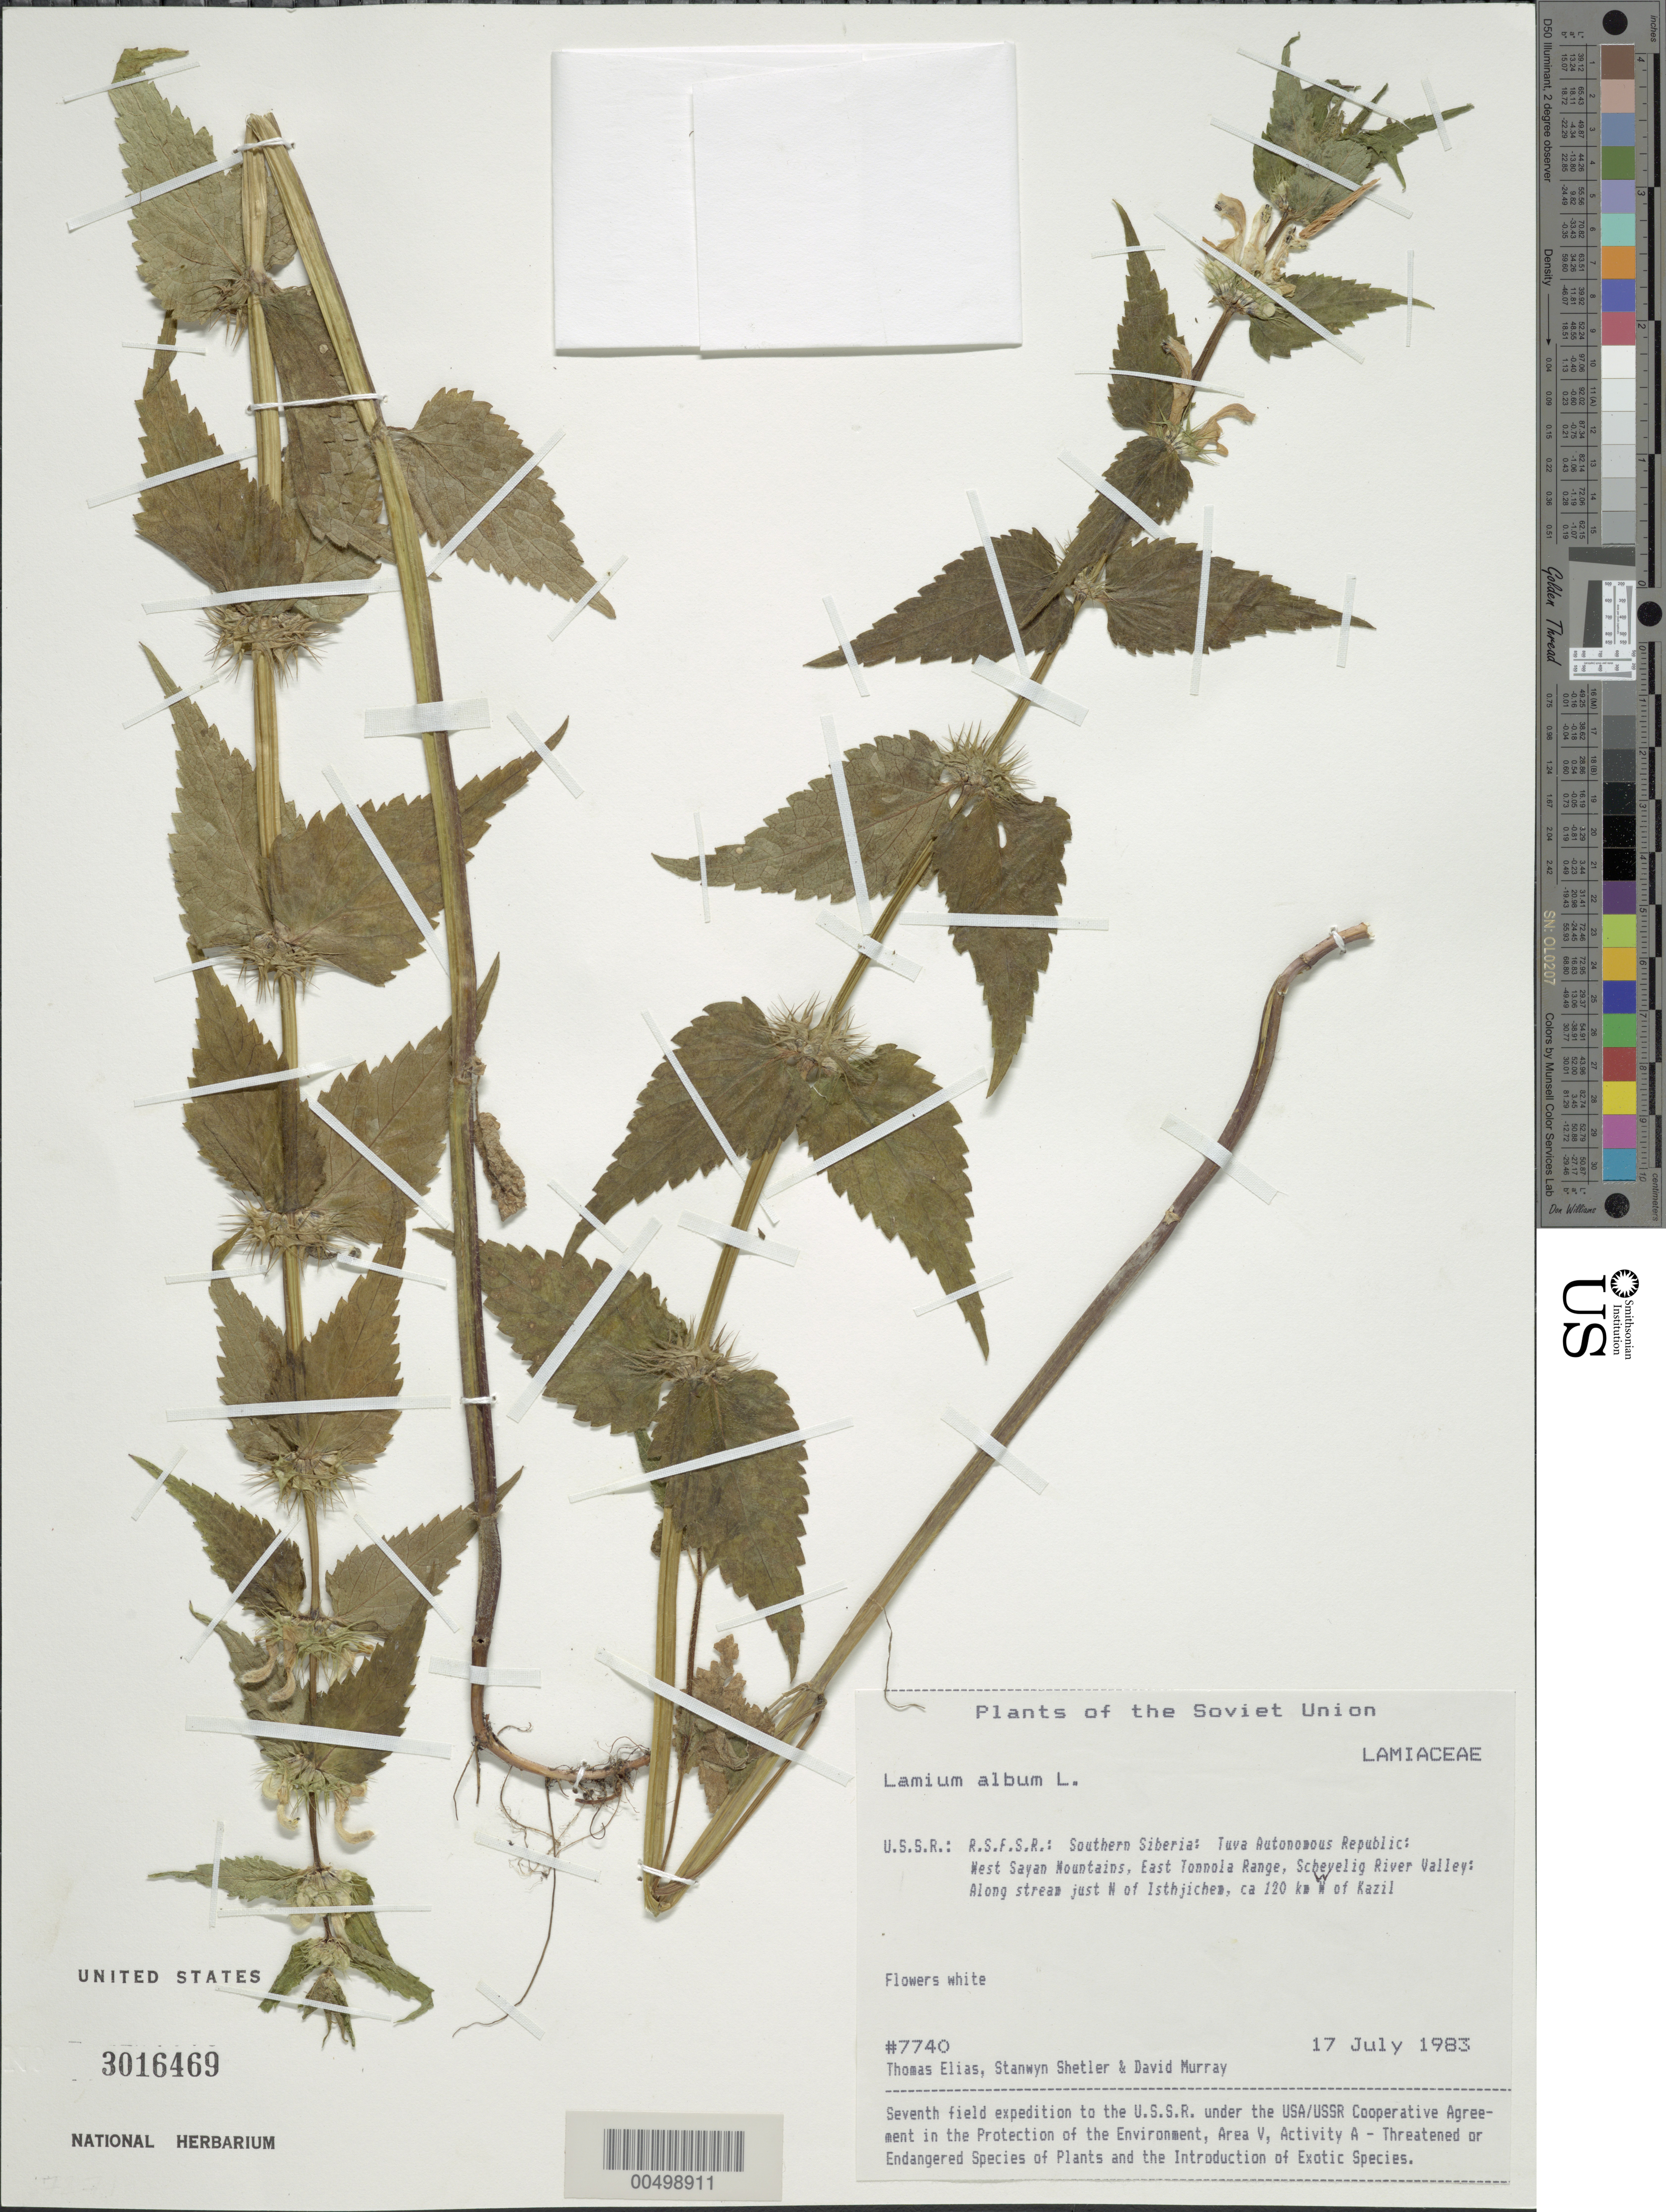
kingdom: Plantae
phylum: Tracheophyta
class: Magnoliopsida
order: Lamiales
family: Lamiaceae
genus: Lamium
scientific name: Lamium album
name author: L.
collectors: T. Elias, S. Shetler & D. F. Murray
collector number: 7740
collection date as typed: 17 Jul 1983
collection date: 1983-07-17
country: Russian Federation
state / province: Tuva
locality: West Sayan Mountains, East Tonnola [Tannu-Ola] Range, Schevelig River Valley, just N of Isthjichem [Ishti-Khem], *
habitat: along stream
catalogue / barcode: US 3016469